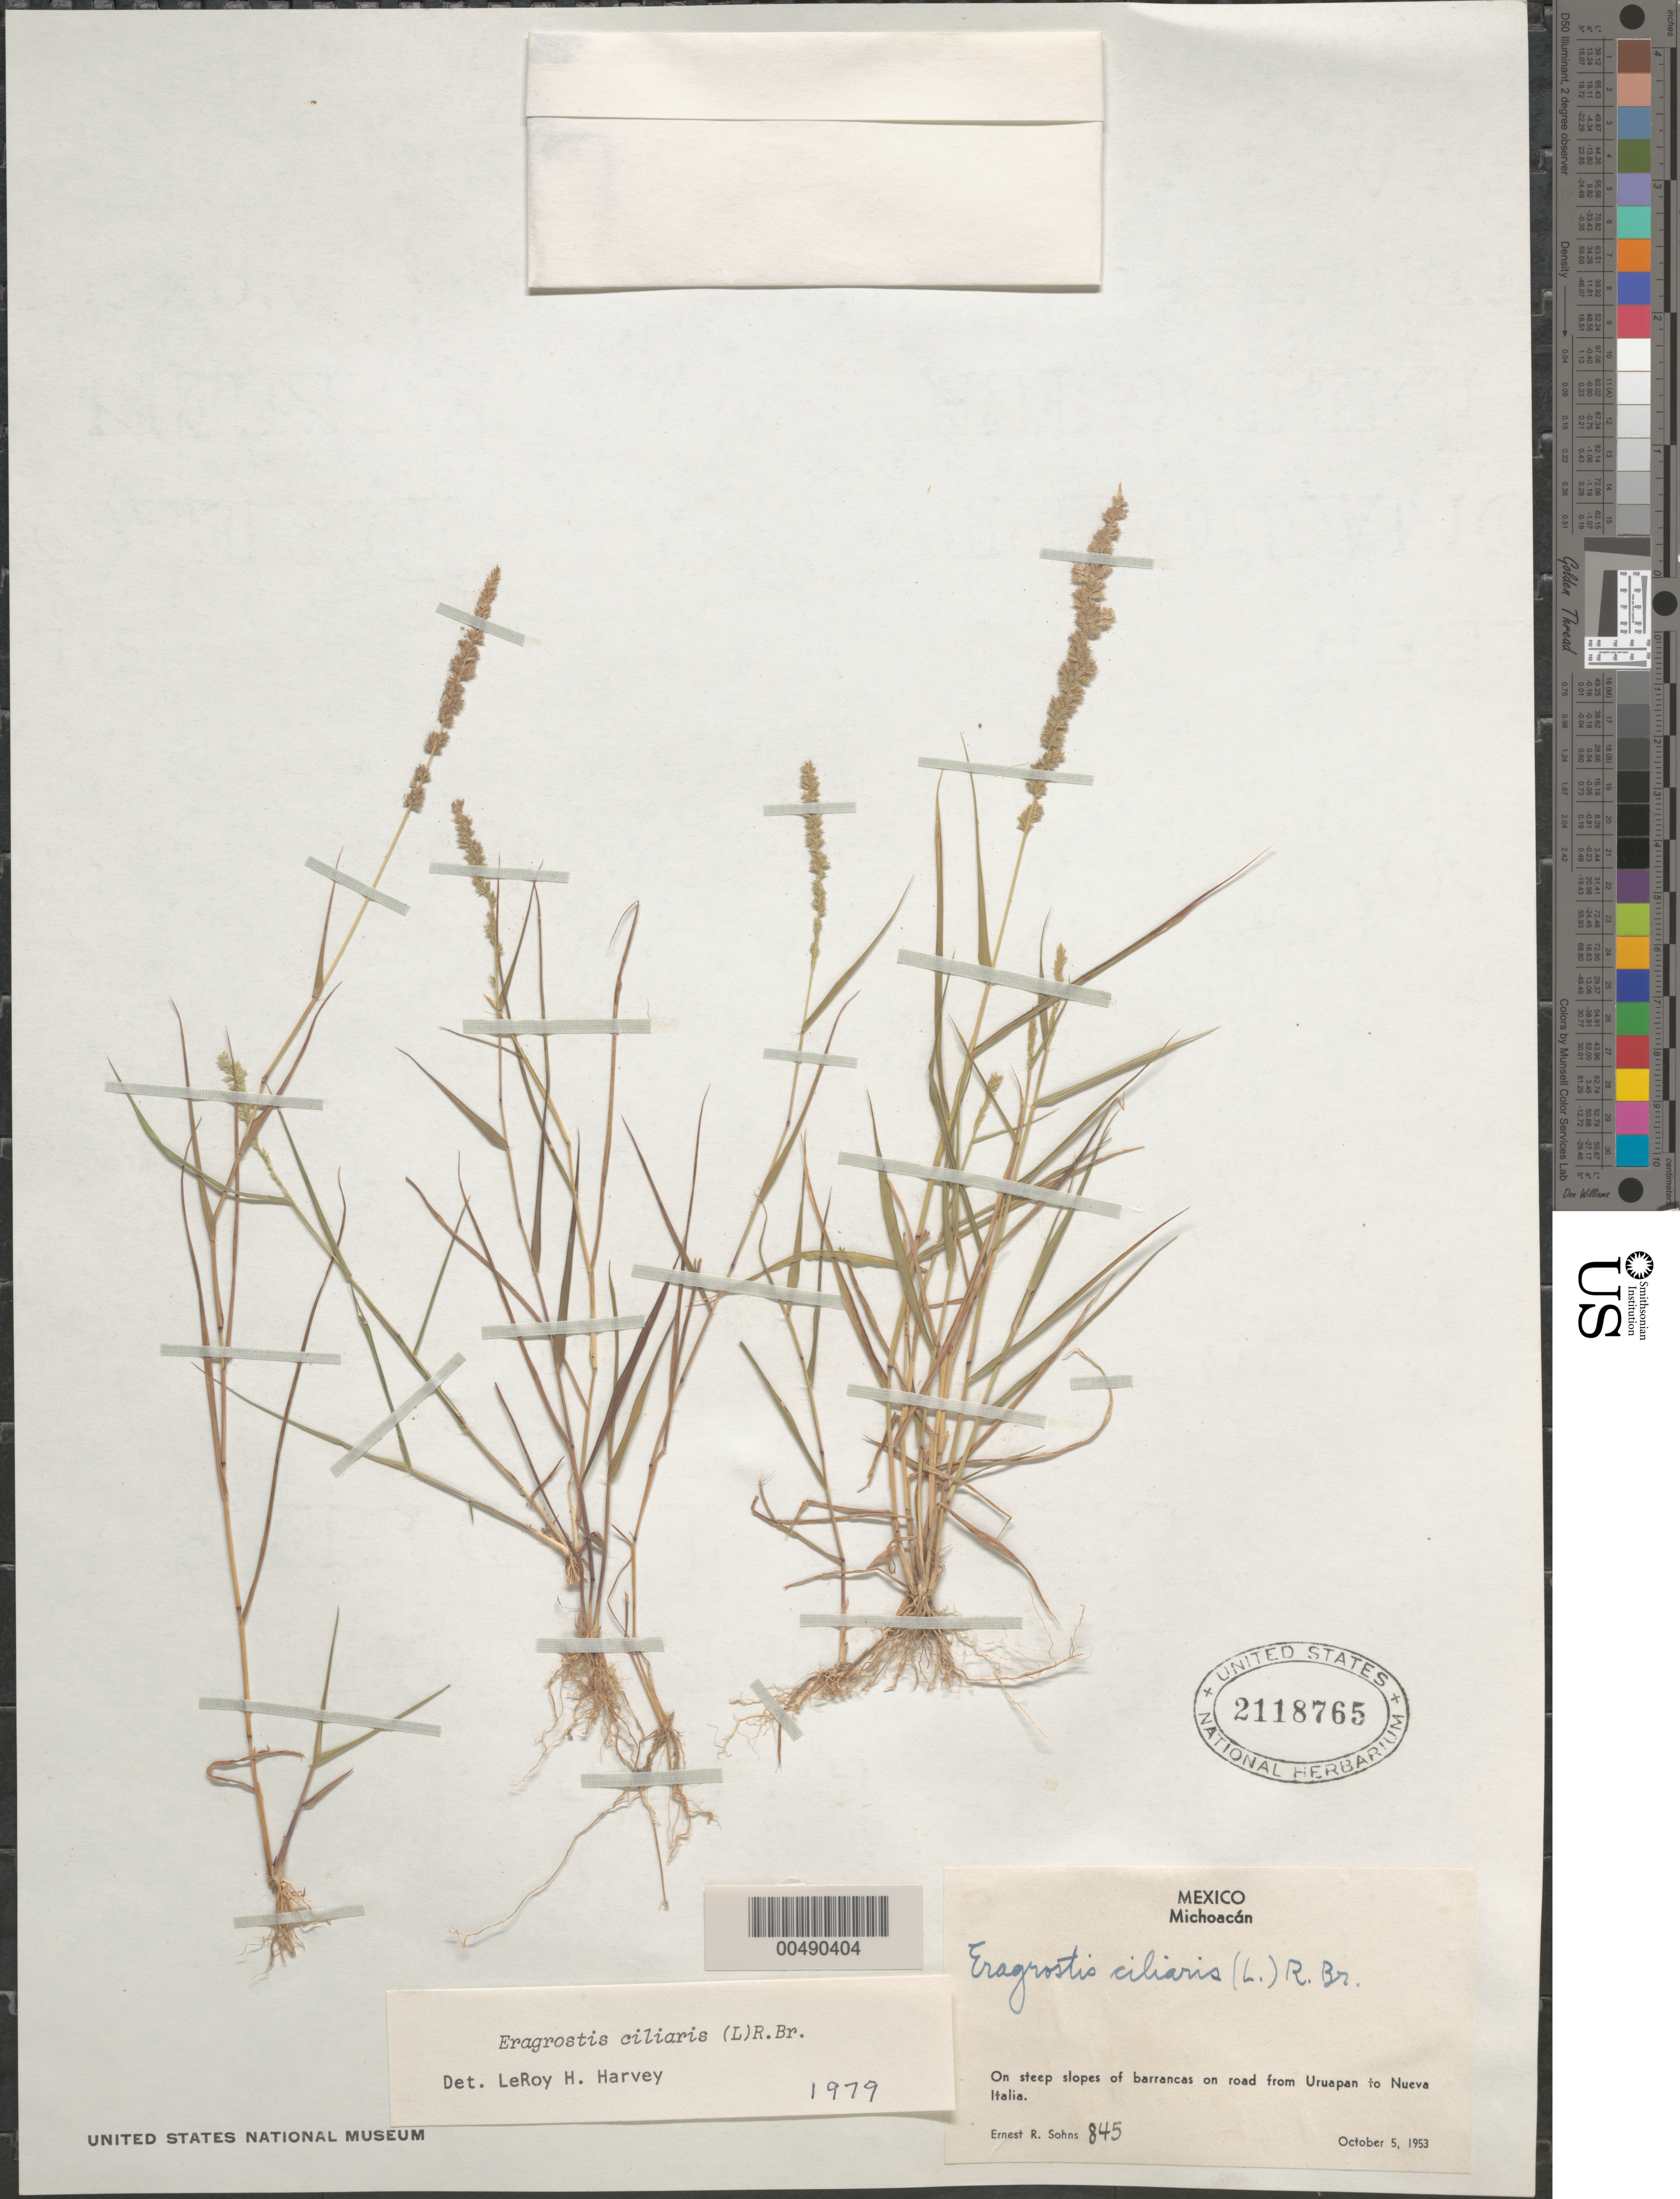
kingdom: Plantae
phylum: Tracheophyta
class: Liliopsida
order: Poales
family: Poaceae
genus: Eragrostis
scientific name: Eragrostis ciliaris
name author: (L.) R. Br.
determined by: Harvey, L. H.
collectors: E. R. Sohns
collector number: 845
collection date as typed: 5 Oct 1953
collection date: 1953-10-05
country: Mexico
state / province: Michoacán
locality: On rd from Uruapan to Nueva Italia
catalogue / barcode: US 2118765